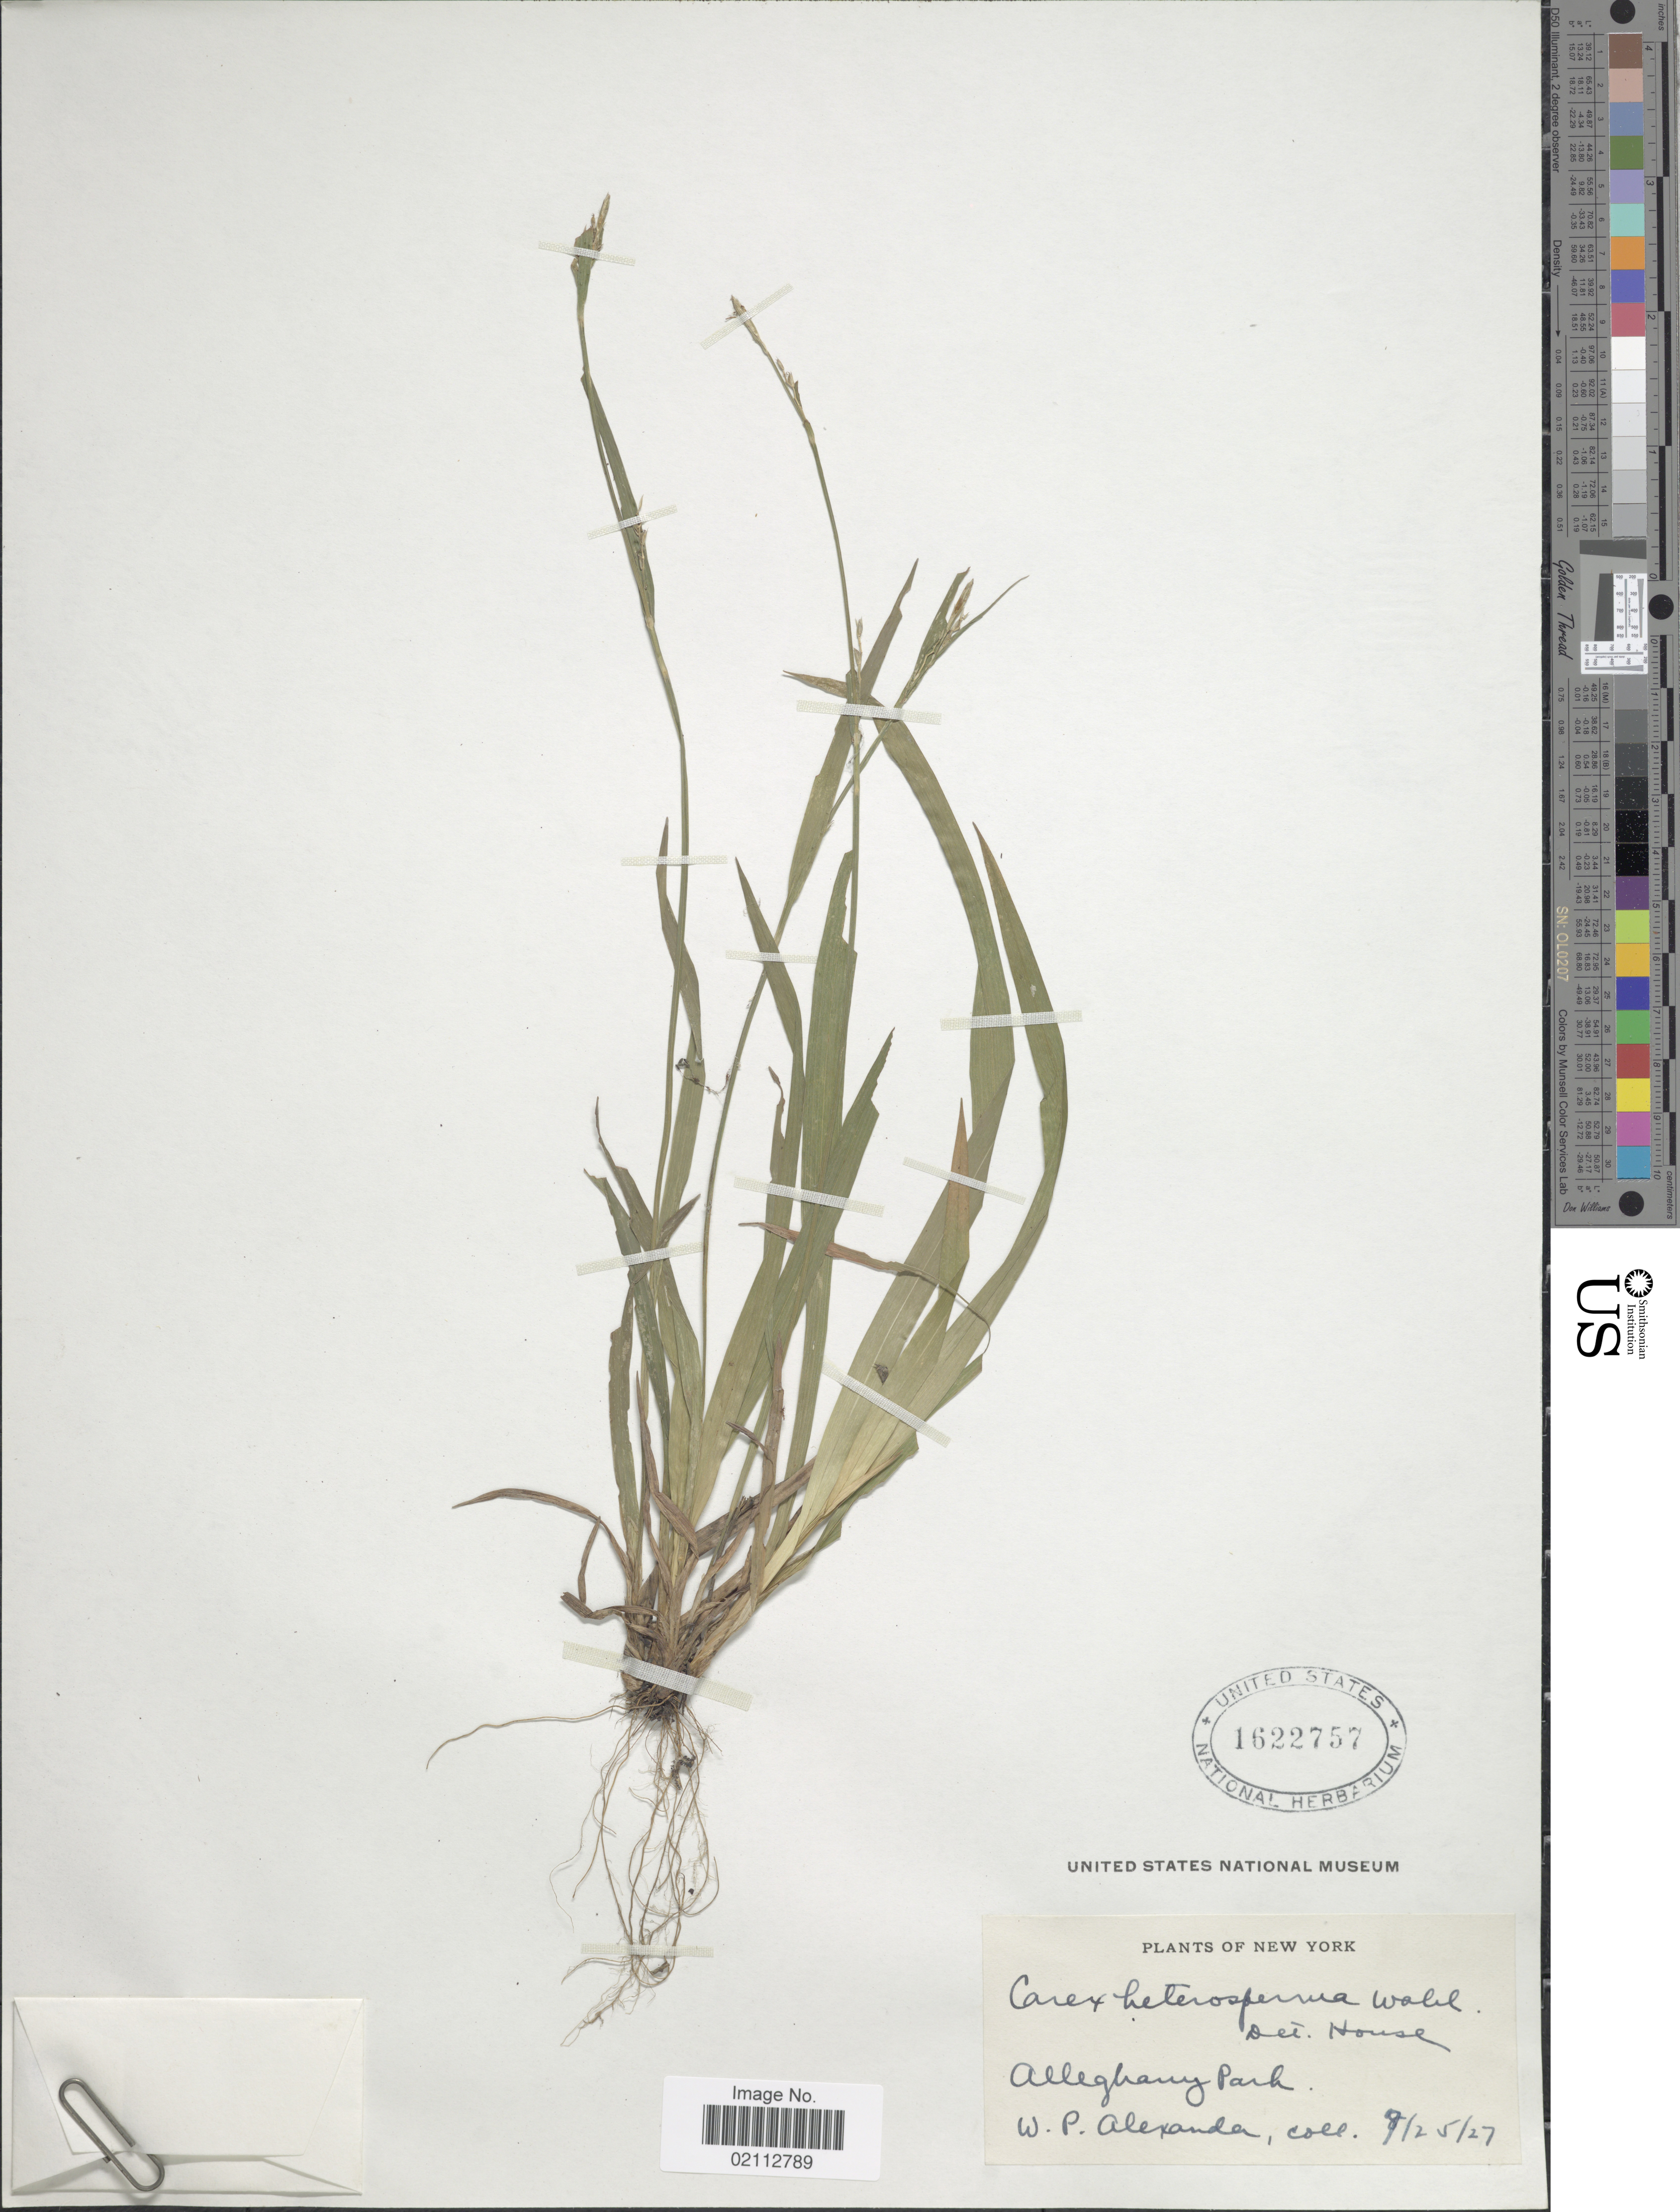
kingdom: Plantae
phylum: Tracheophyta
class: Liliopsida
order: Poales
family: Cyperaceae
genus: Carex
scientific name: Carex laxiflora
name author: Lam.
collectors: W. P. Alexander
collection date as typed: Transcribed d/m/y: 25/7/27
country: United States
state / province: New York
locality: Alleghany Park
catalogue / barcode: US 1622757